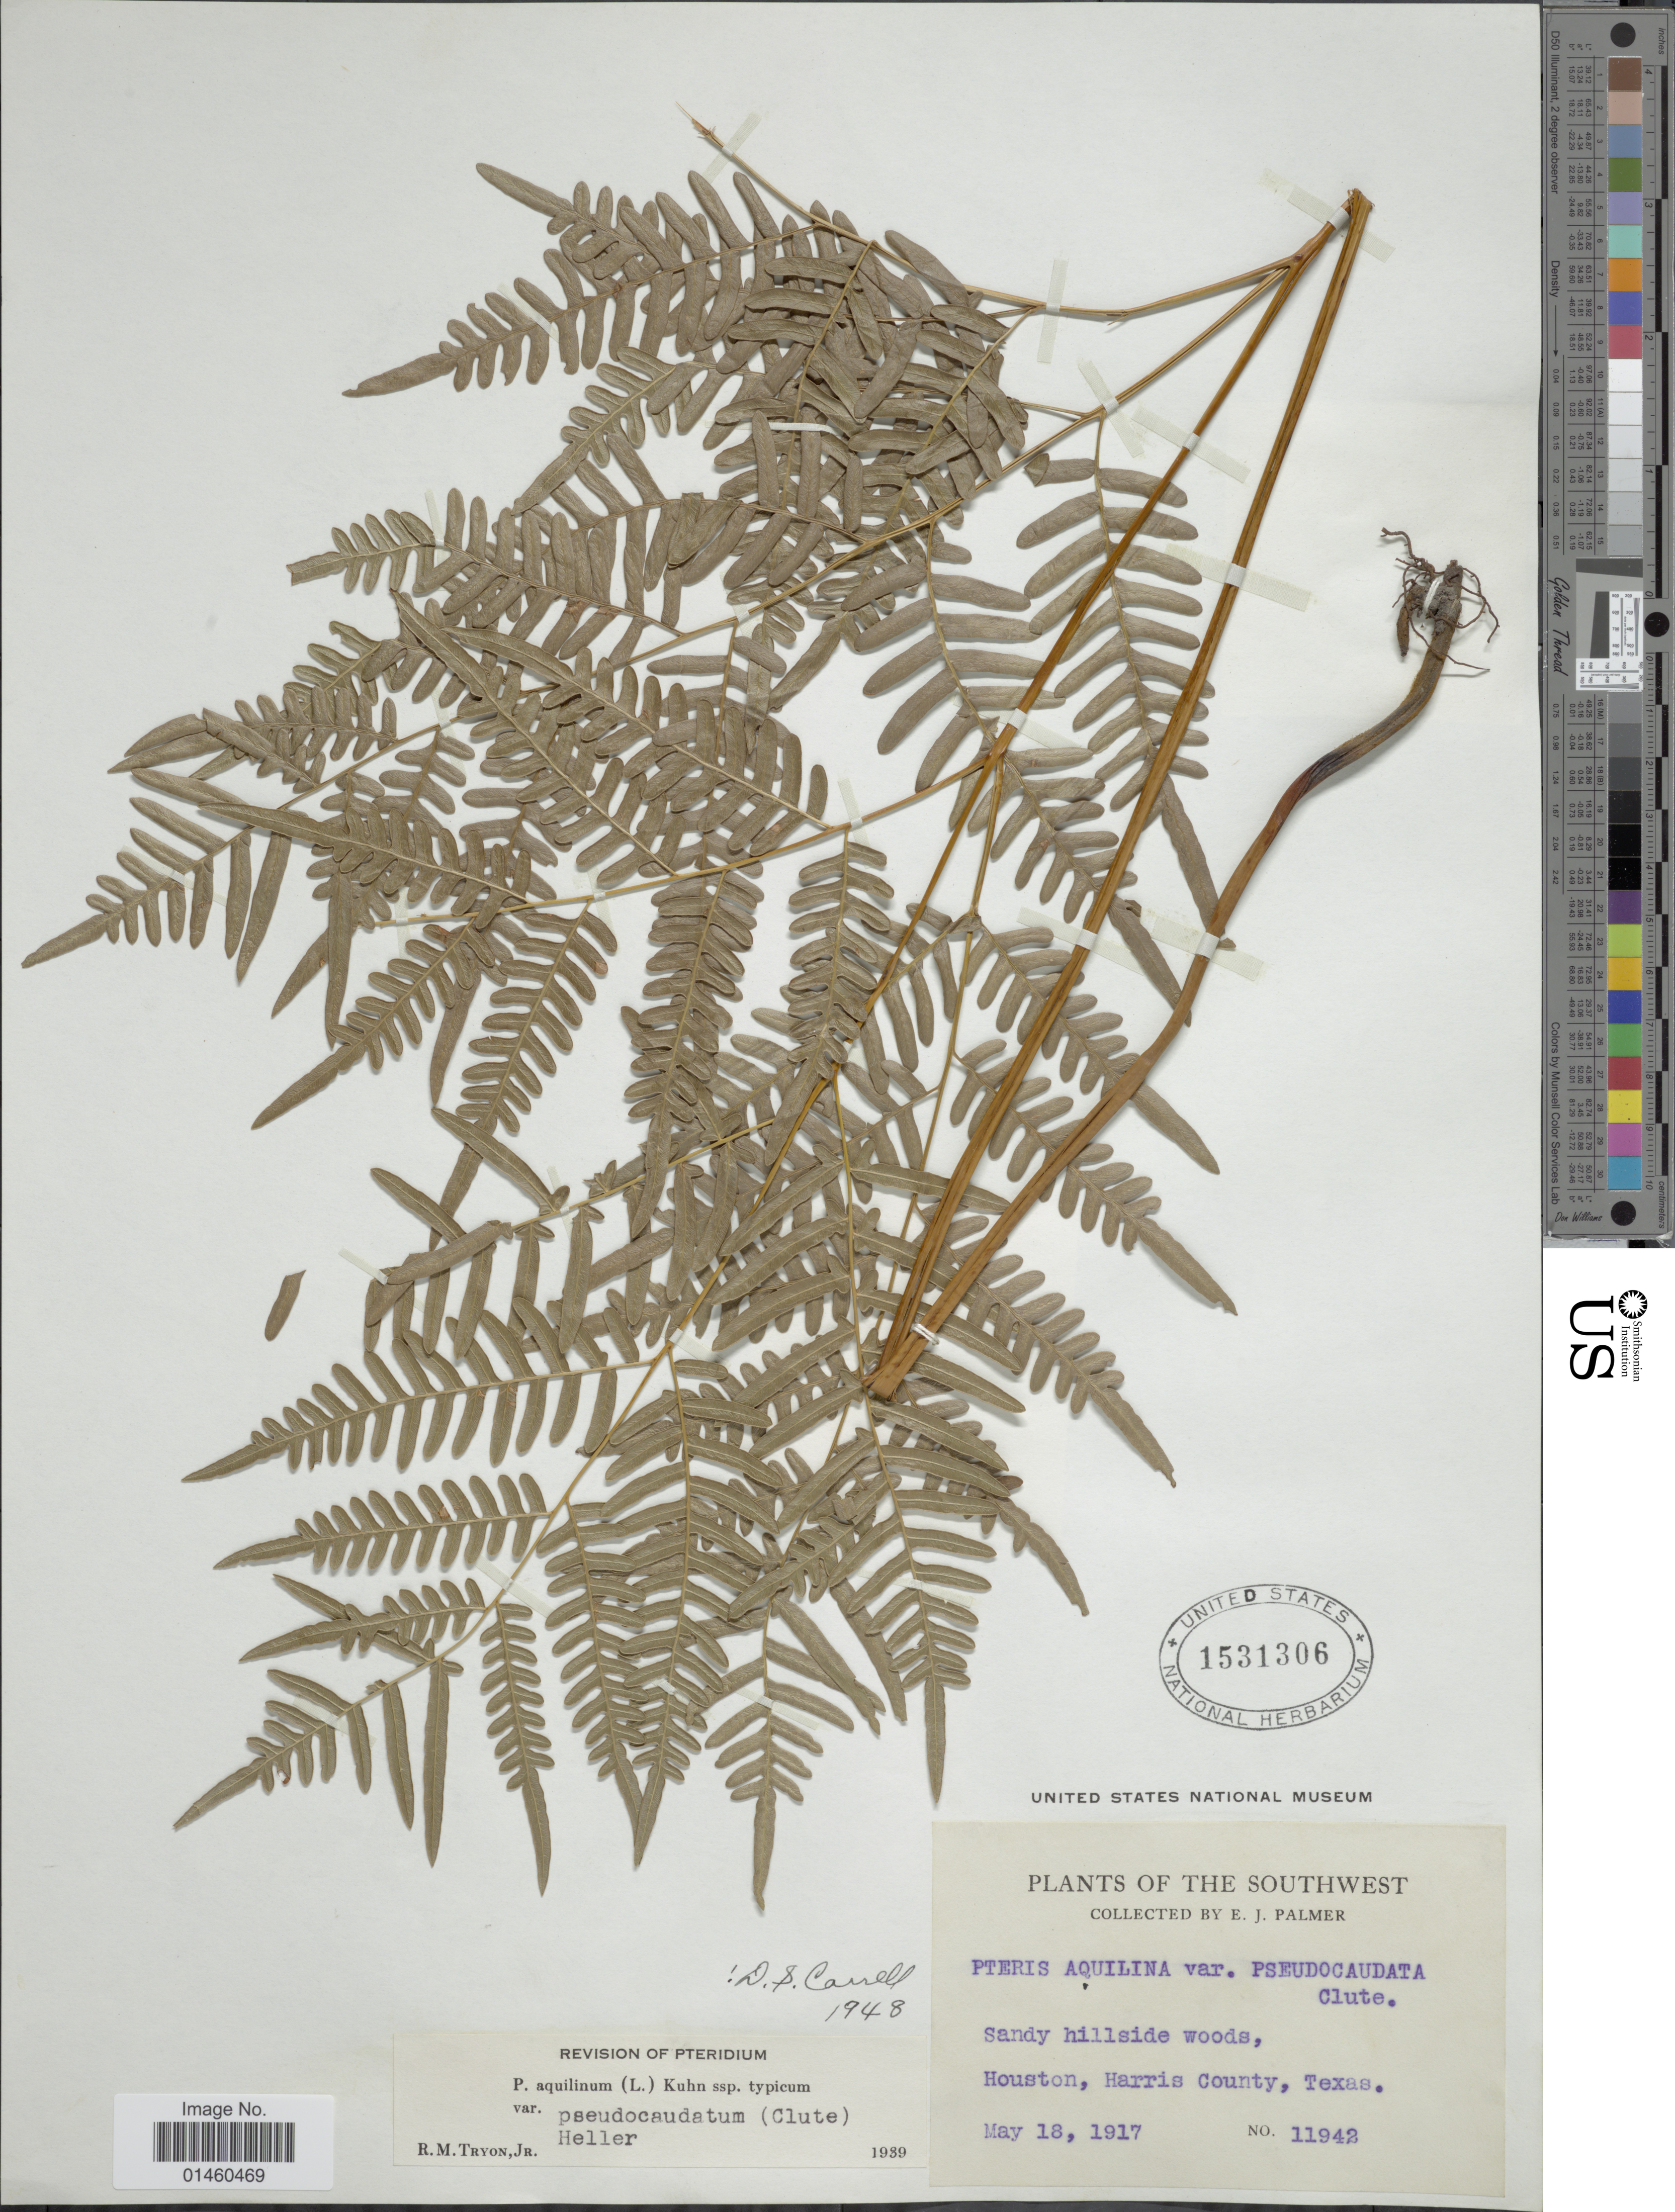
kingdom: Plantae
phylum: Tracheophyta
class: Polypodiopsida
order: Polypodiales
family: Dennstaedtiaceae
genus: Pteridium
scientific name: Pteridium aquilinum var. pseudocaudatum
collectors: E. J. Palmer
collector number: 11942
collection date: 1917-05-18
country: United States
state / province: Texas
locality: Southwest, Houston, Harris County.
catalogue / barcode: US 1531306